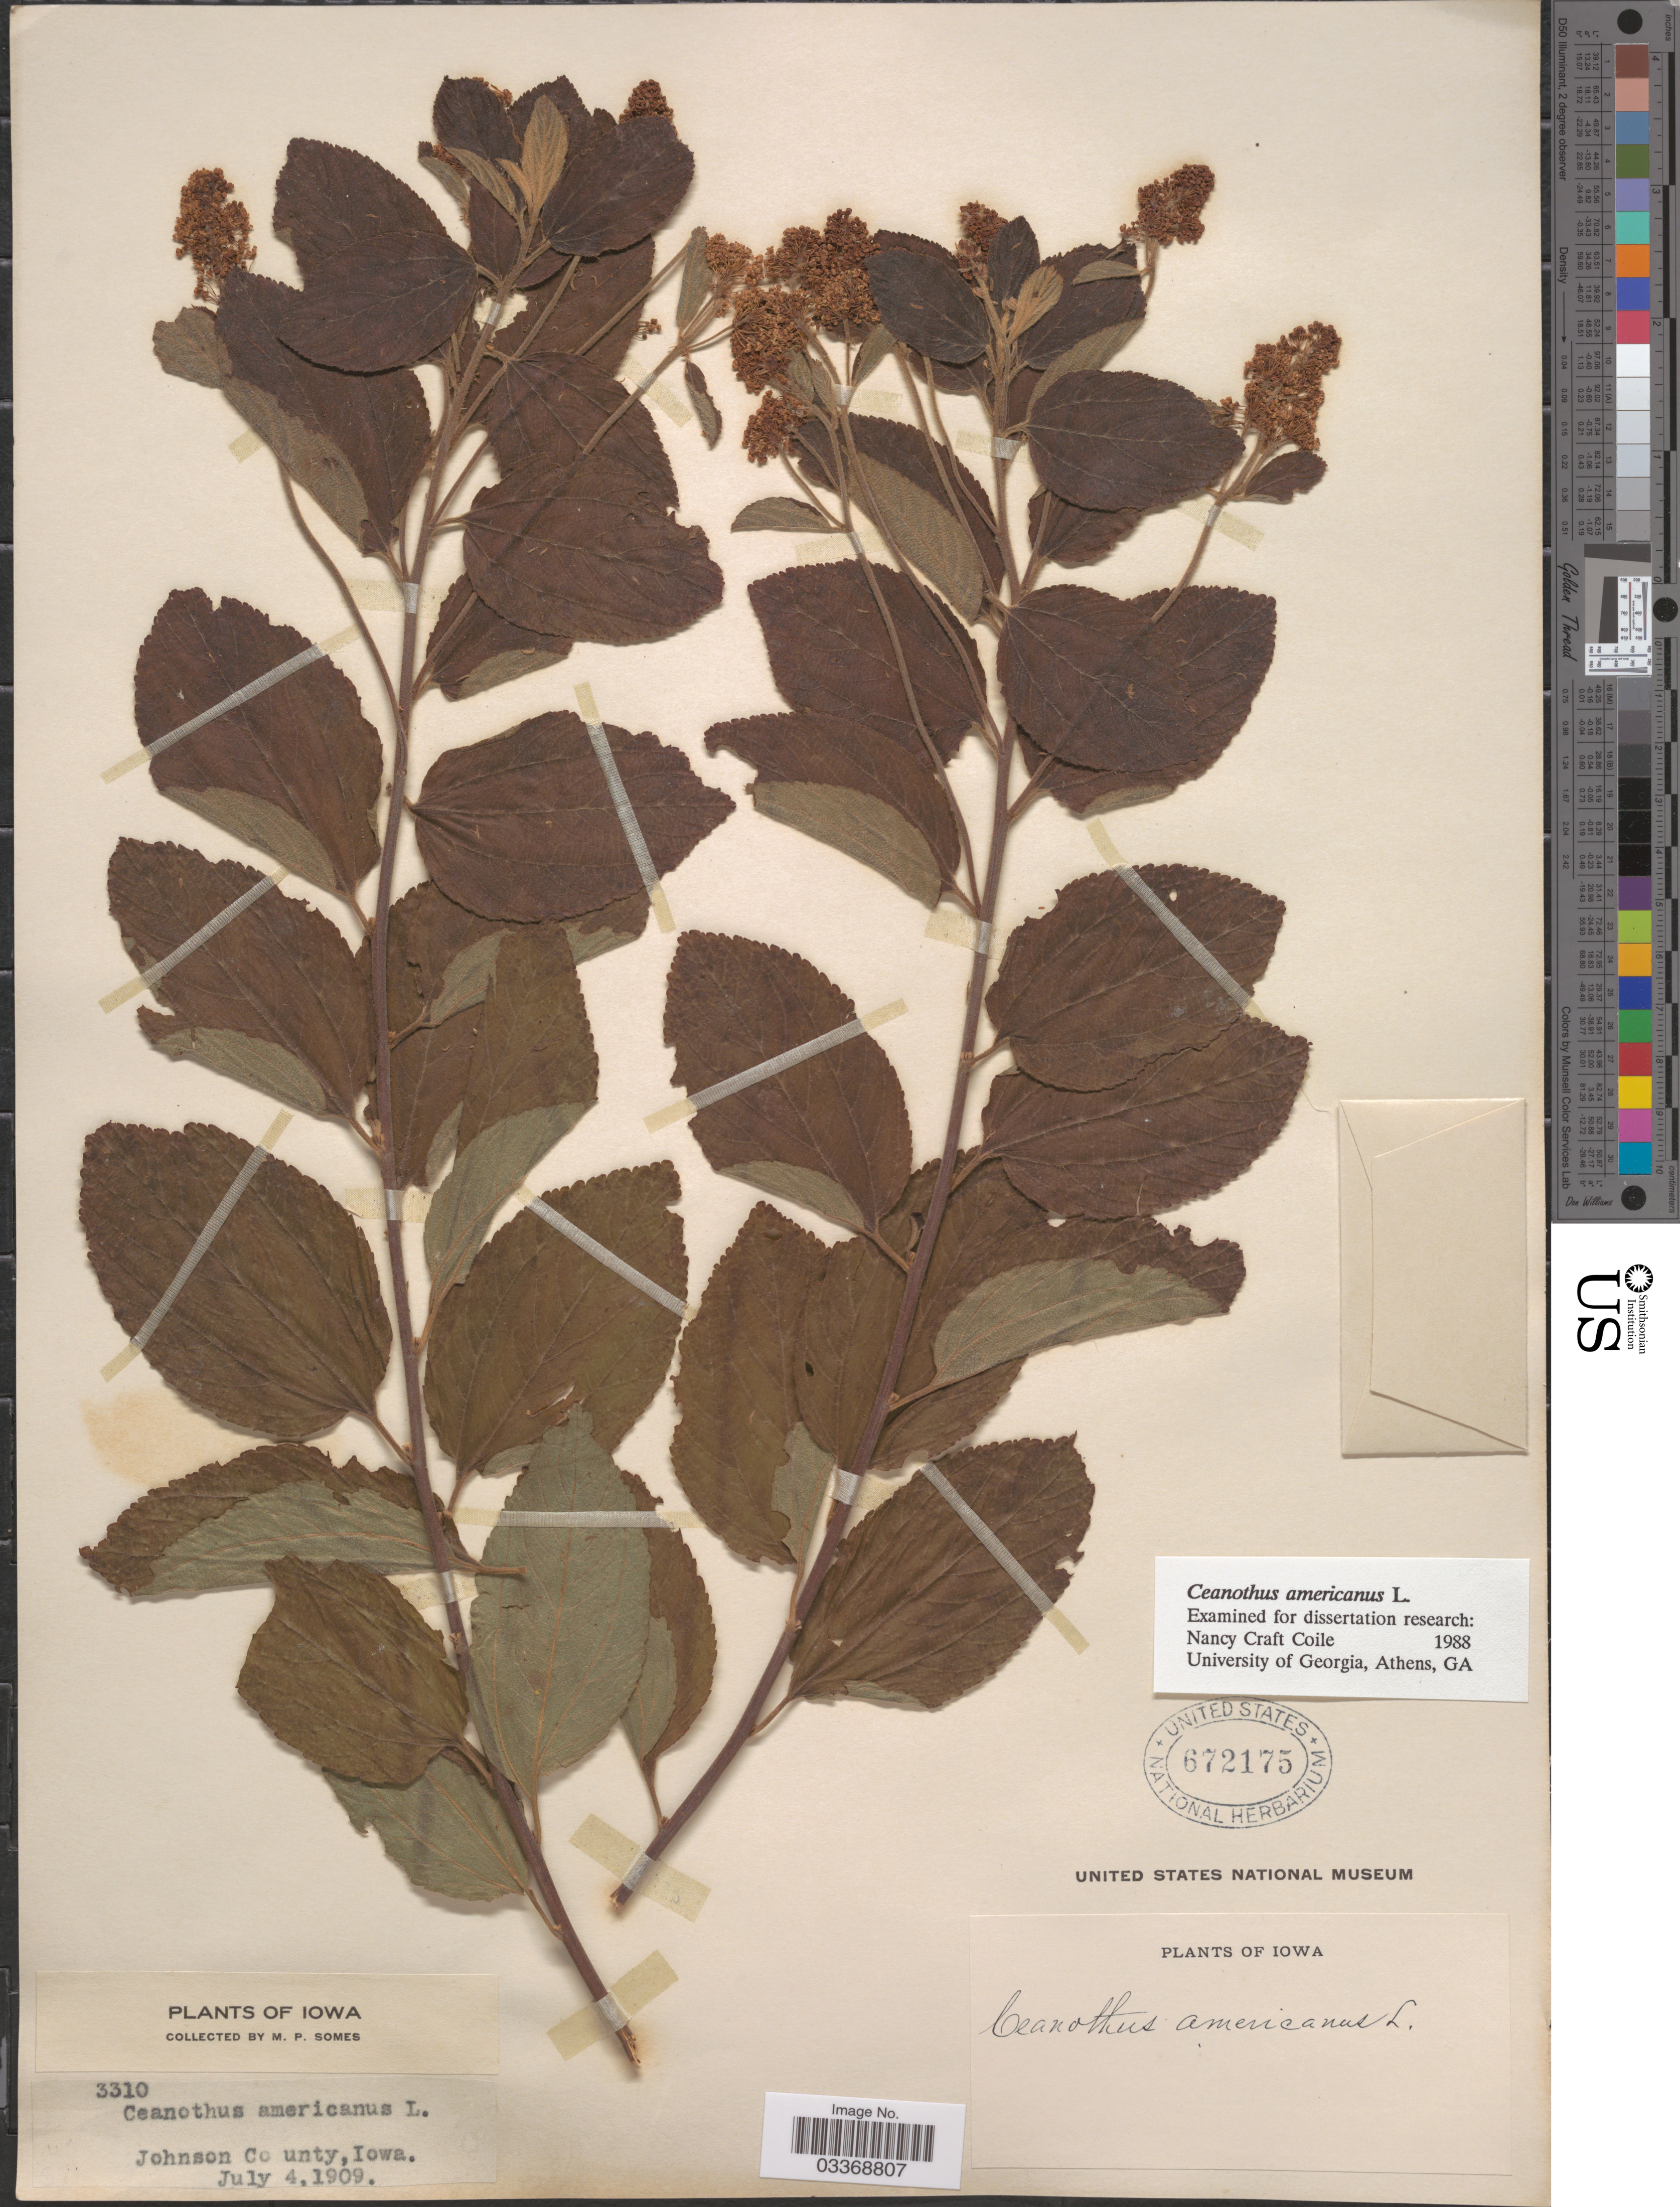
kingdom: Plantae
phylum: Tracheophyta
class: Magnoliopsida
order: Rosales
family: Rhamnaceae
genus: Ceanothus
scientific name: Ceanothus americanus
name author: L.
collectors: M. Somes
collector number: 3310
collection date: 1909-07-04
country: United States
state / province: Iowa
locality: Johnson County.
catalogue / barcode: US 672175